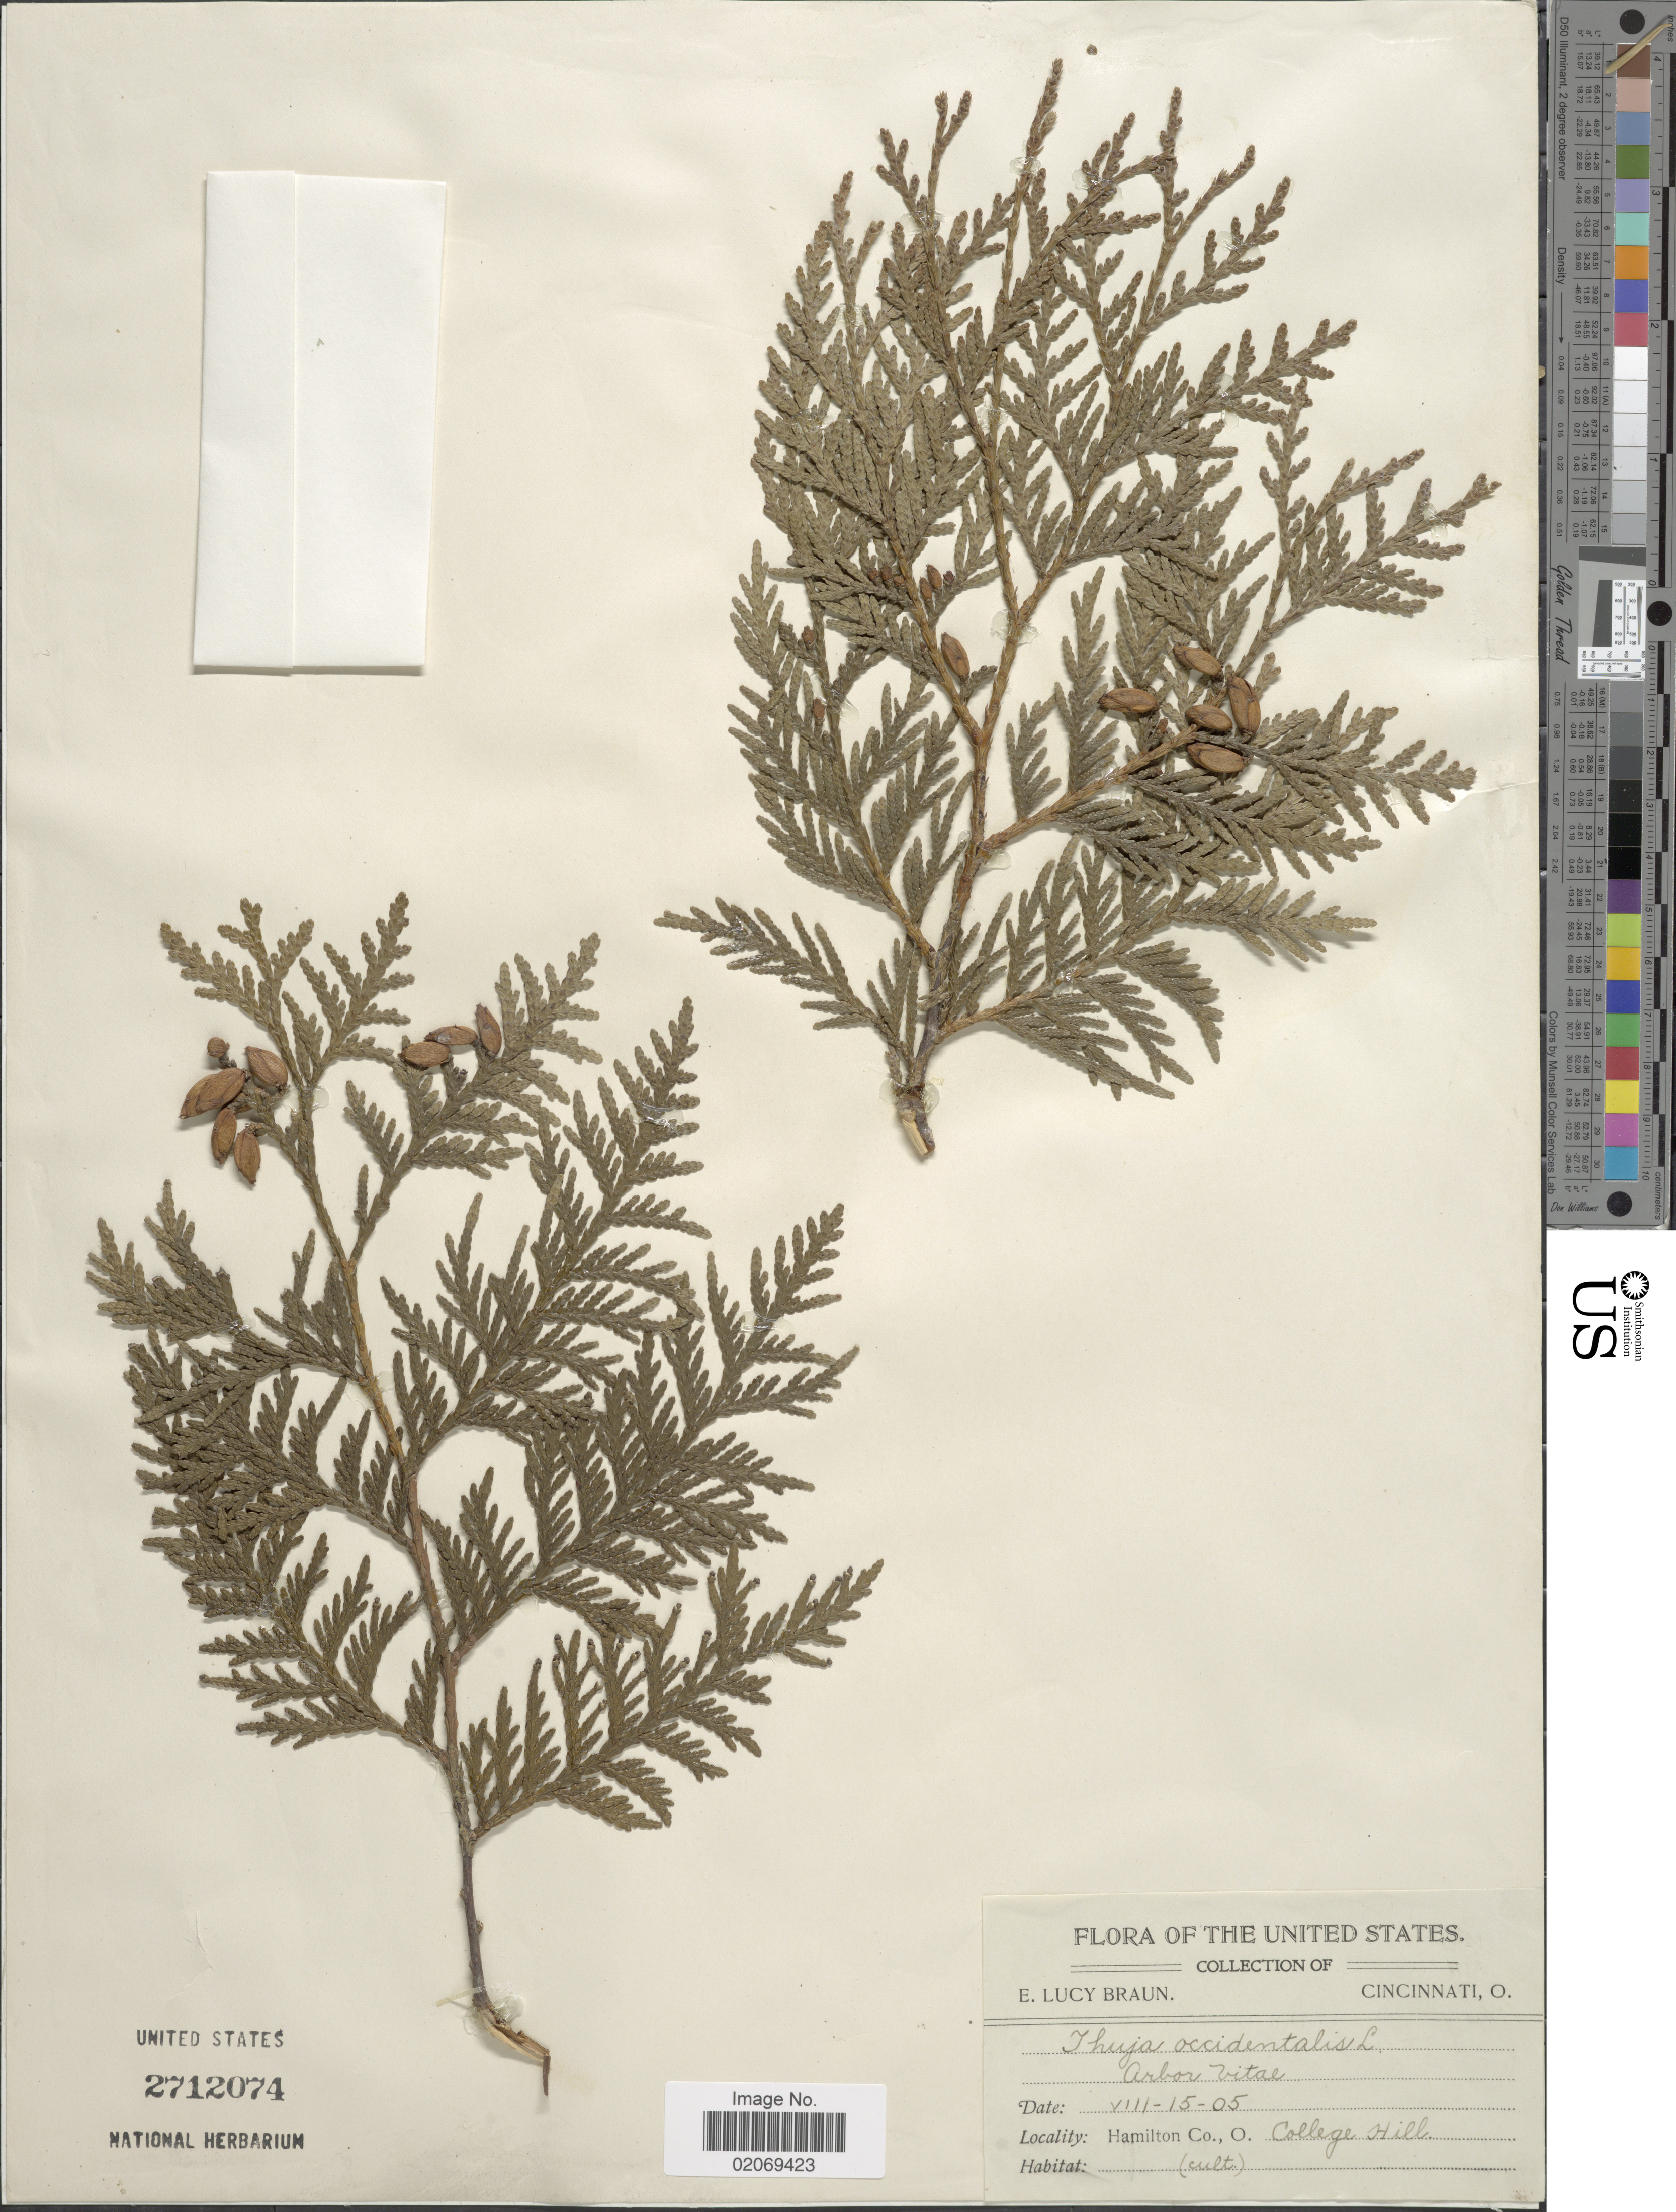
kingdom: Plantae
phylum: Tracheophyta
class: Pinopsida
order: Pinales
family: Cupressaceae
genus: Thuja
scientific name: Thuja occidentalis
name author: L.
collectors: E. L. Braun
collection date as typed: Transcribed d/m/y: 15/8/5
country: United States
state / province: Ohio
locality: Hamilton Co., College Hill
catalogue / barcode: US 2712074